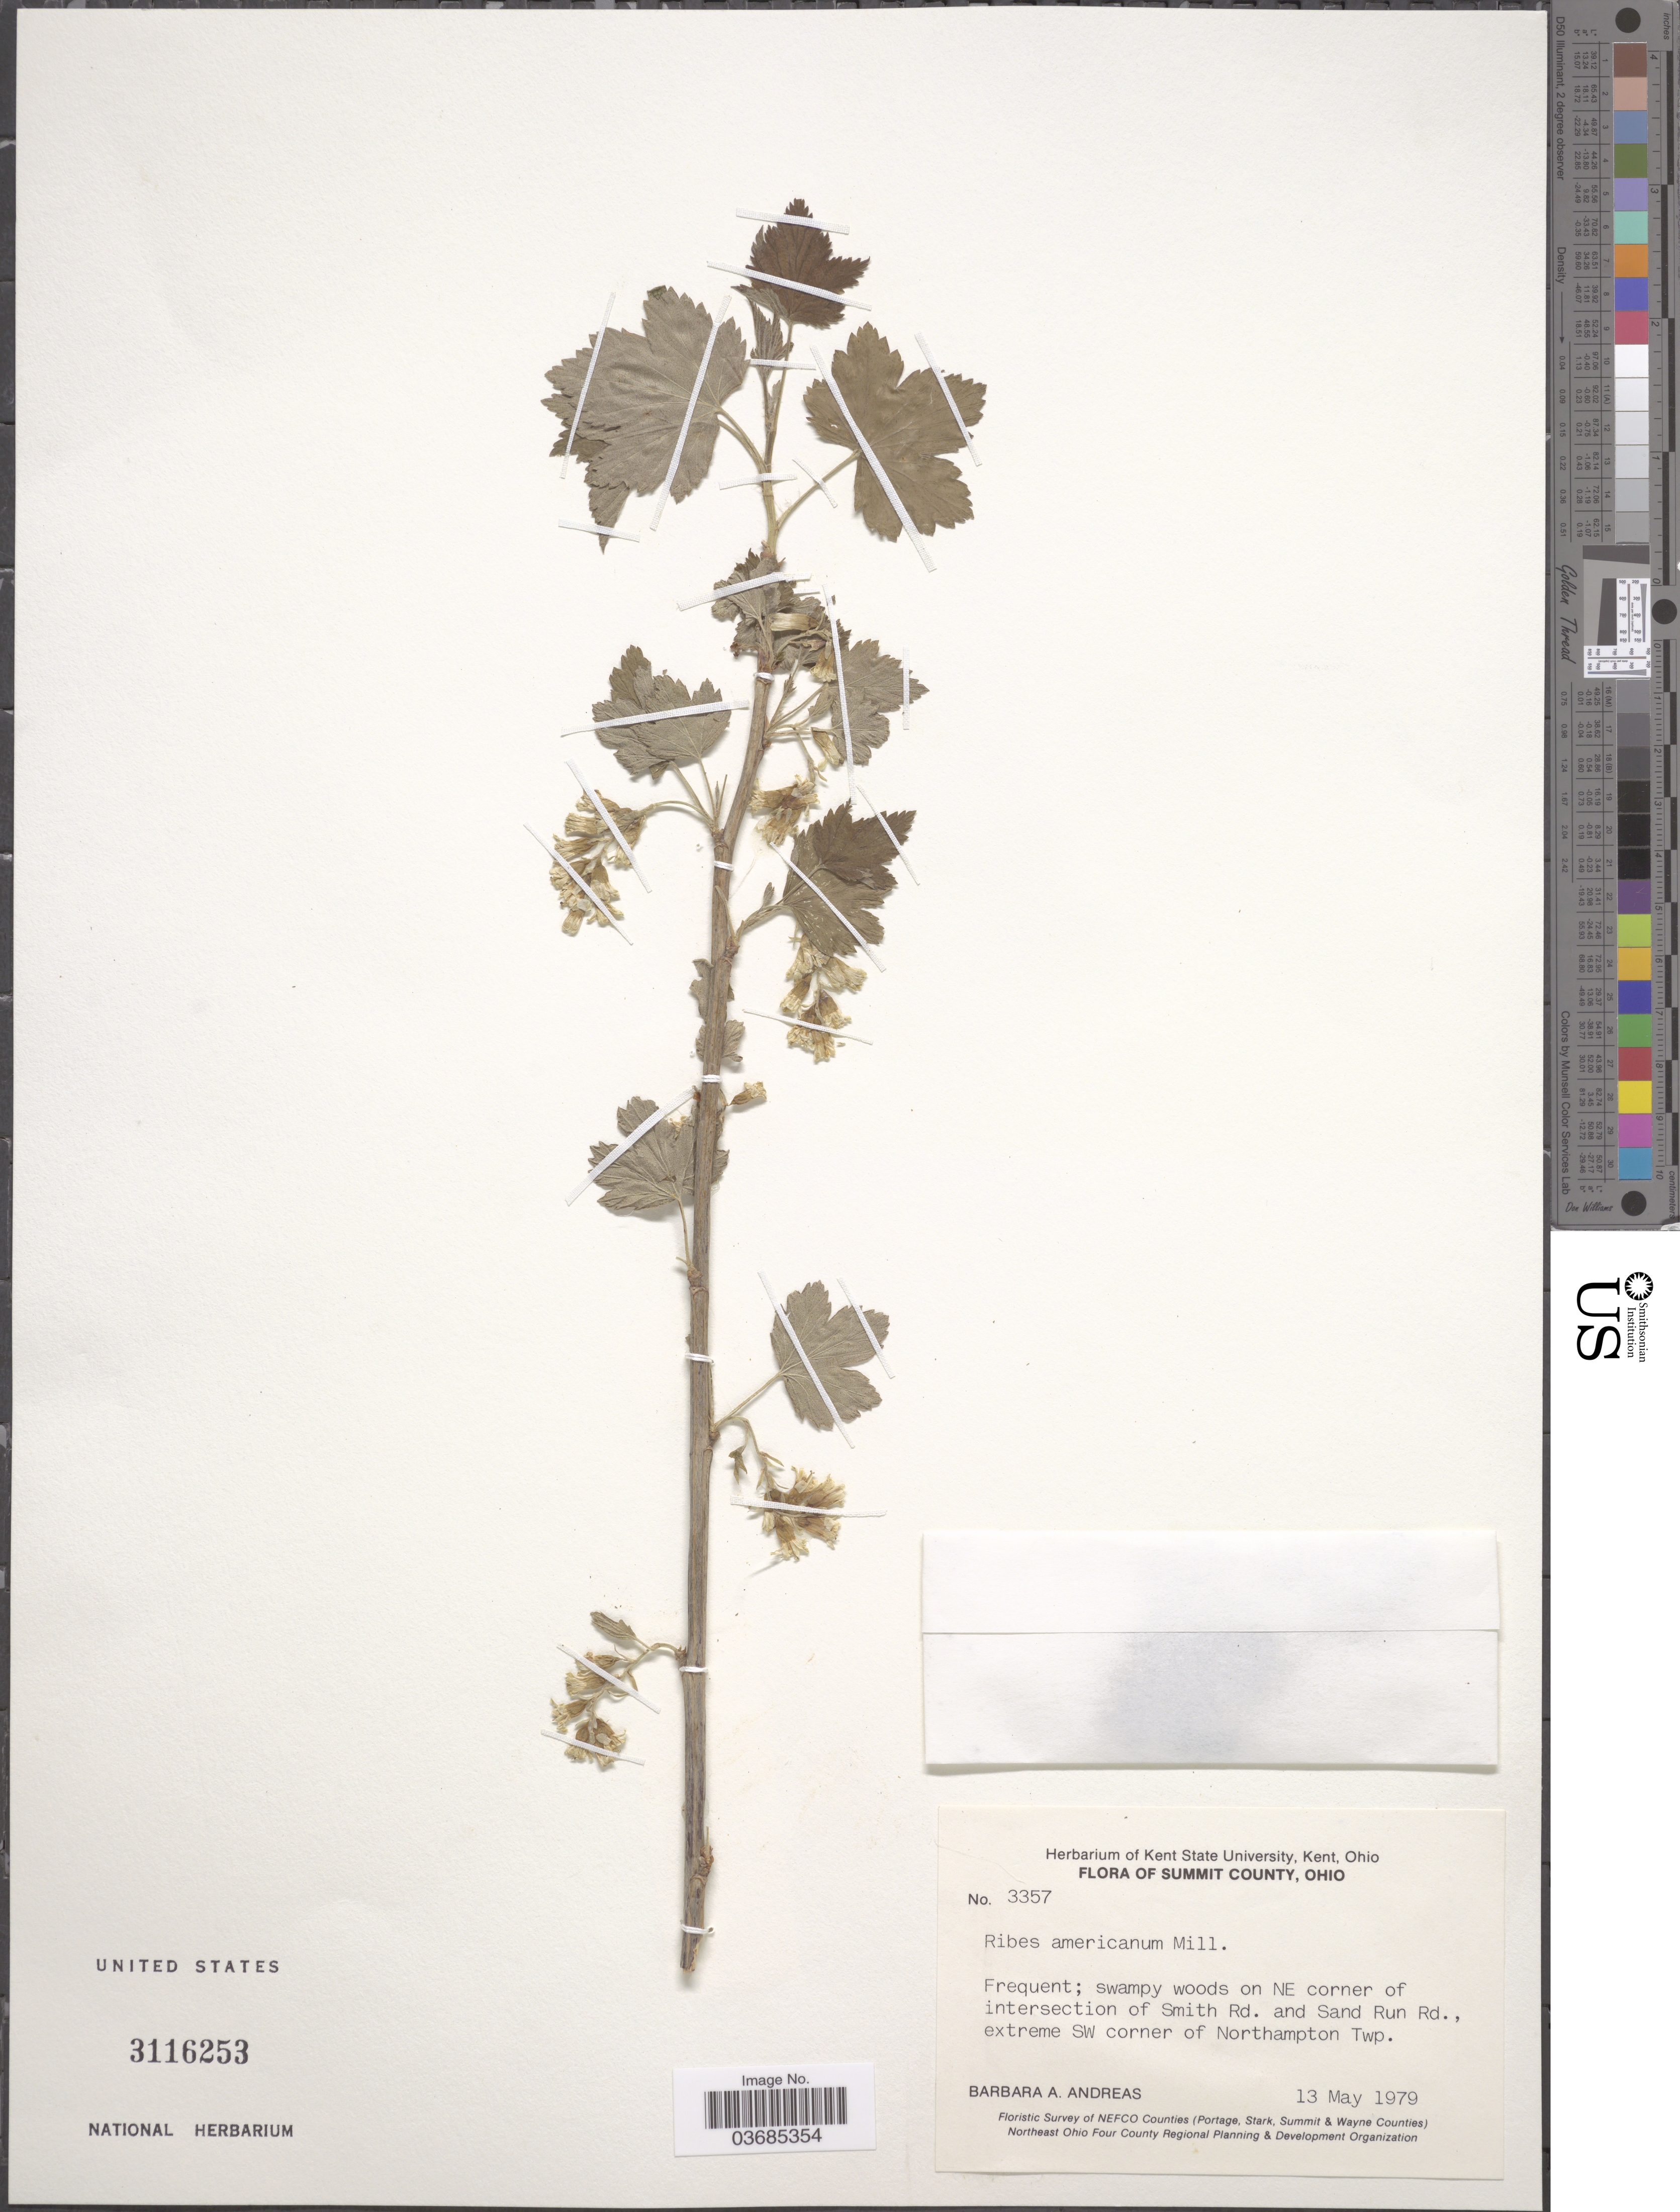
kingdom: Plantae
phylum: Tracheophyta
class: Magnoliopsida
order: Saxifragales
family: Grossulariaceae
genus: Ribes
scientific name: Ribes americanum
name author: Mill.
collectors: B. A. Andreas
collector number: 3357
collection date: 1979-05-13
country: United States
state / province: Ohio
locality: Summit County. Frequent; swampy woods on NE corner of intersection of Smith Rd. and Sand Run Rd., extreme SW corner of Northampton Twp. Floristic Survey of Nefco Counties (Portage, Stark, Summit & Wayne Counties).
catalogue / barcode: US 3116253